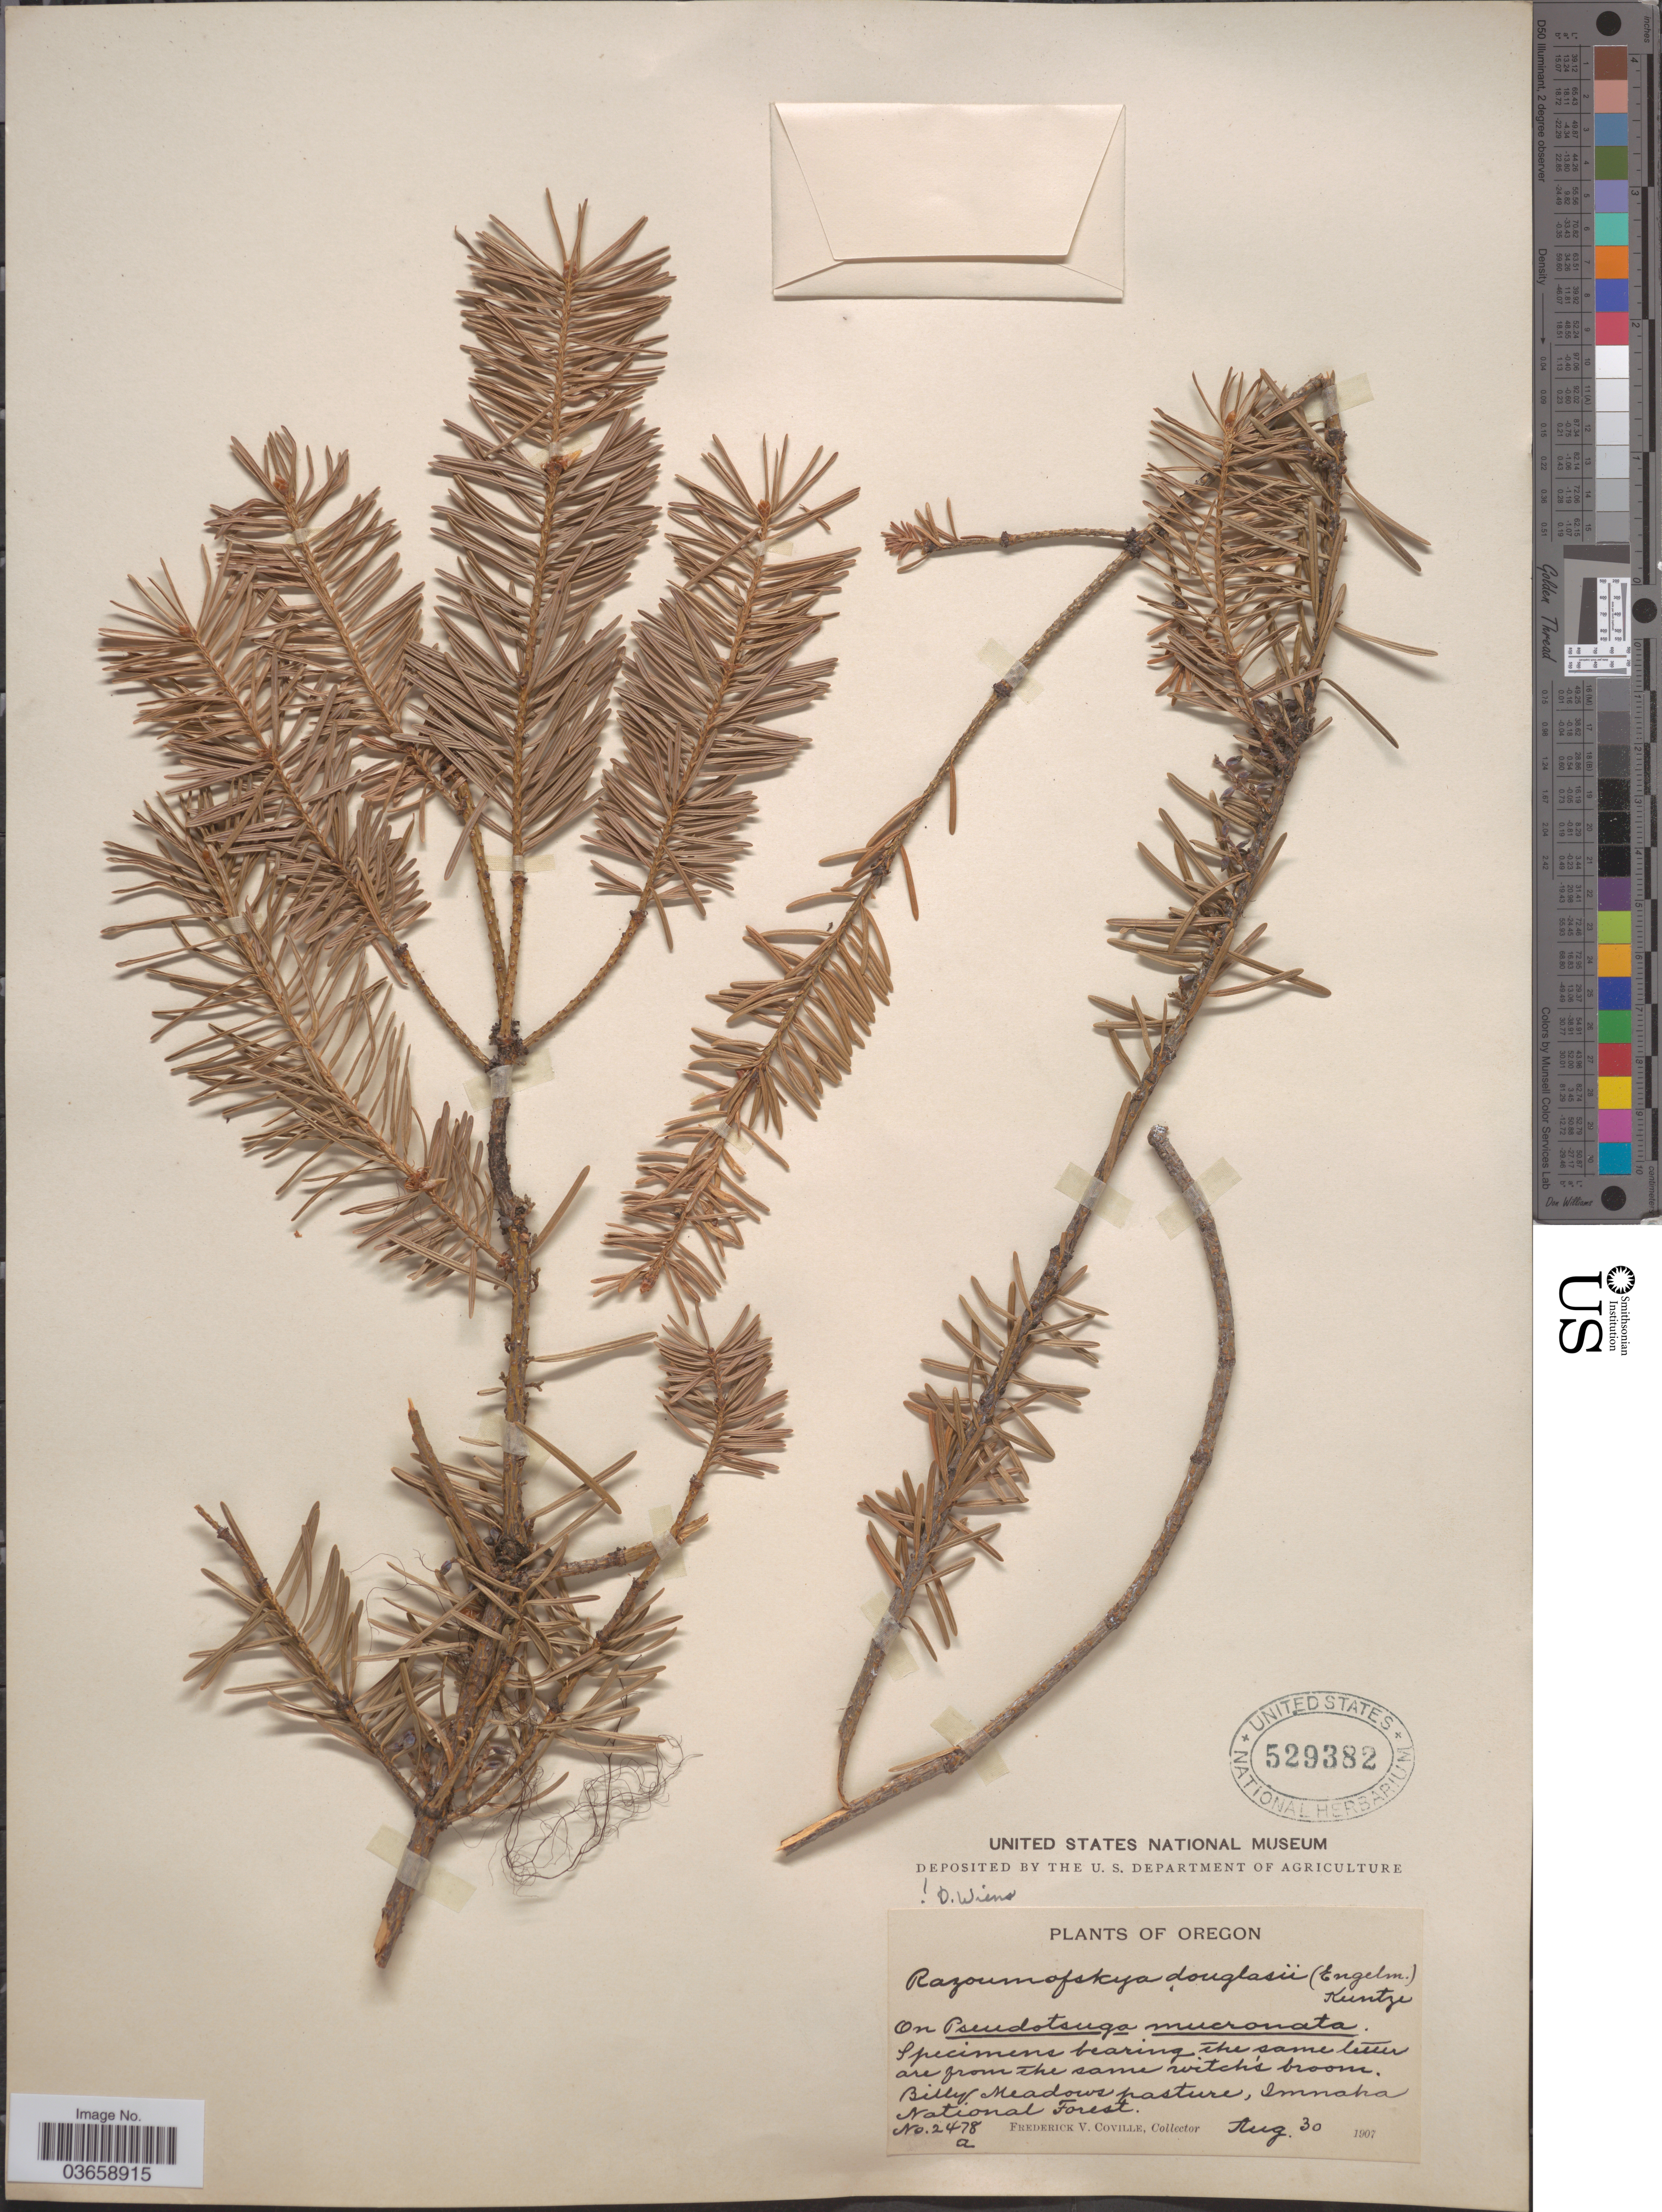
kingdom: Plantae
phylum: Tracheophyta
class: Magnoliopsida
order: Santalales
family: Viscaceae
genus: Arceuthobium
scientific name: Arceuthobium douglasii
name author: Engelm. in G.M. Wheeler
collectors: F. V. Coville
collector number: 2478a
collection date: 1907-08-30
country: United States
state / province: Oregon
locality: Billy Meadows pasture, Imnaha National Forest.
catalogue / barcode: US 529382